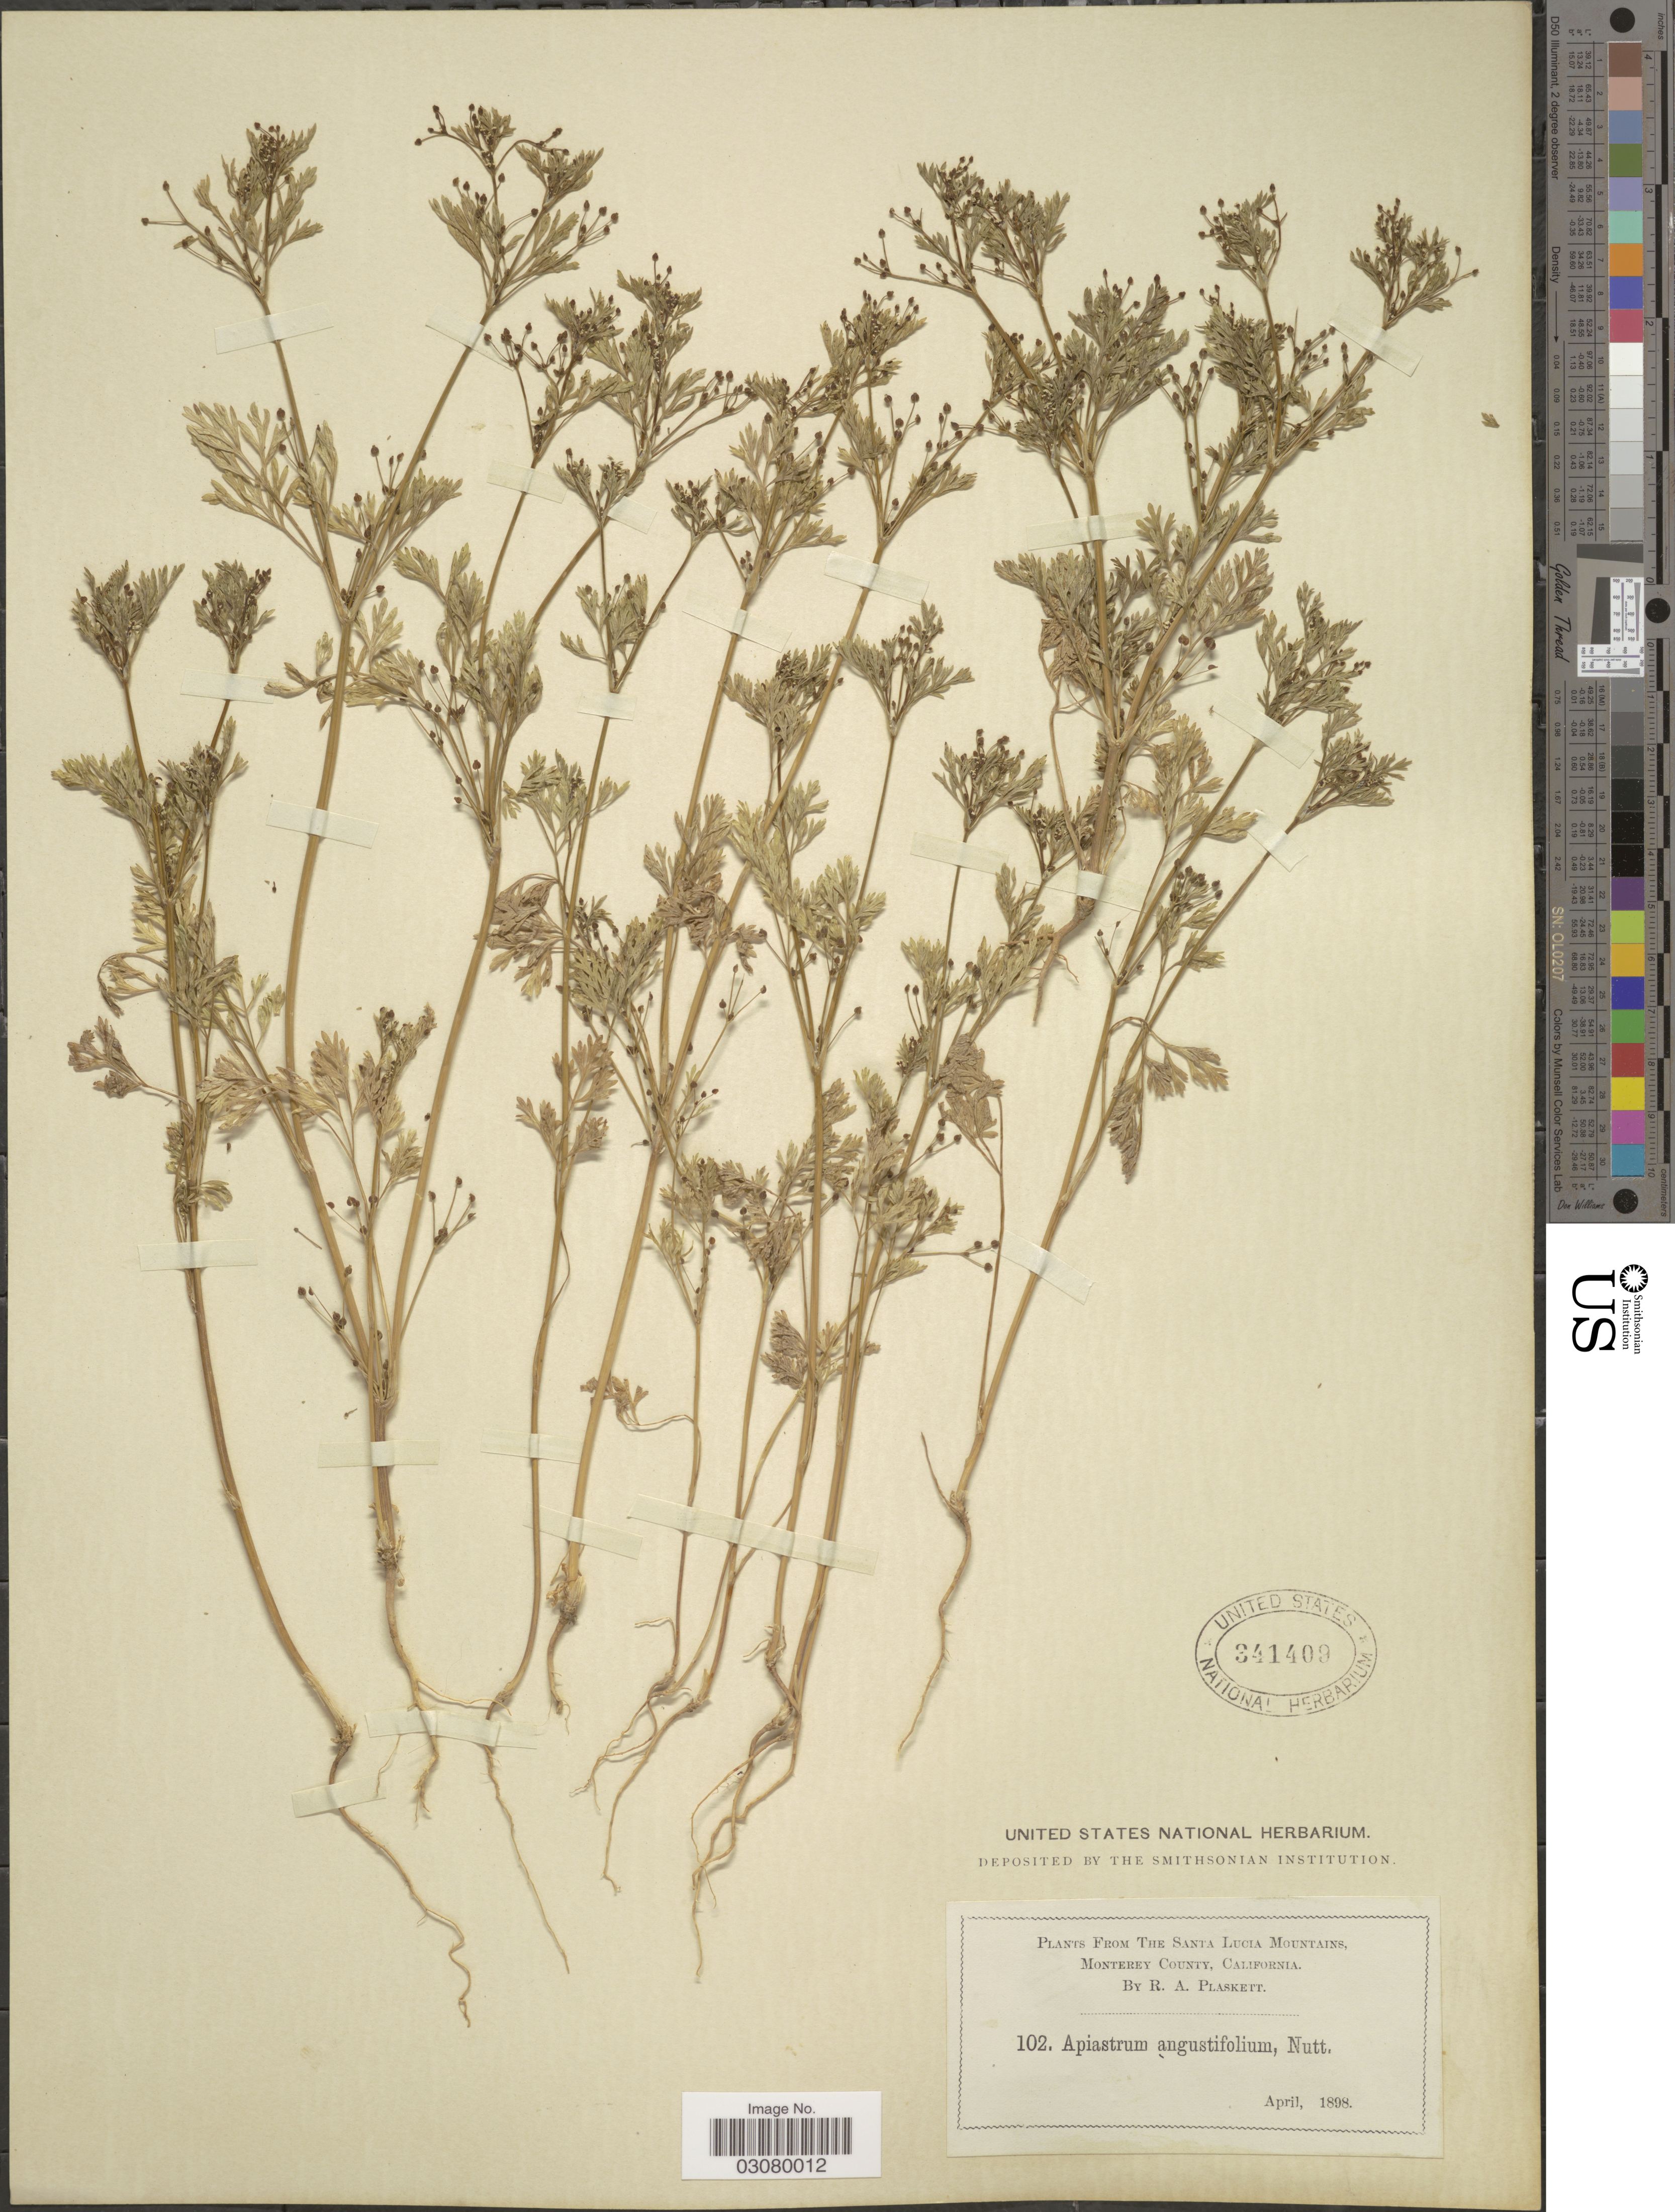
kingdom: Plantae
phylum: Tracheophyta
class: Magnoliopsida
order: Apiales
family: Apiaceae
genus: Apiastrum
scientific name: Apiastrum angustifolium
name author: Nutt.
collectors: R. Plaskett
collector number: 102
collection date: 1898-04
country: United States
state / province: California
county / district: Monterey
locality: The Santa Lucia Mountains, Monterey County.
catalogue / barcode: US 341409